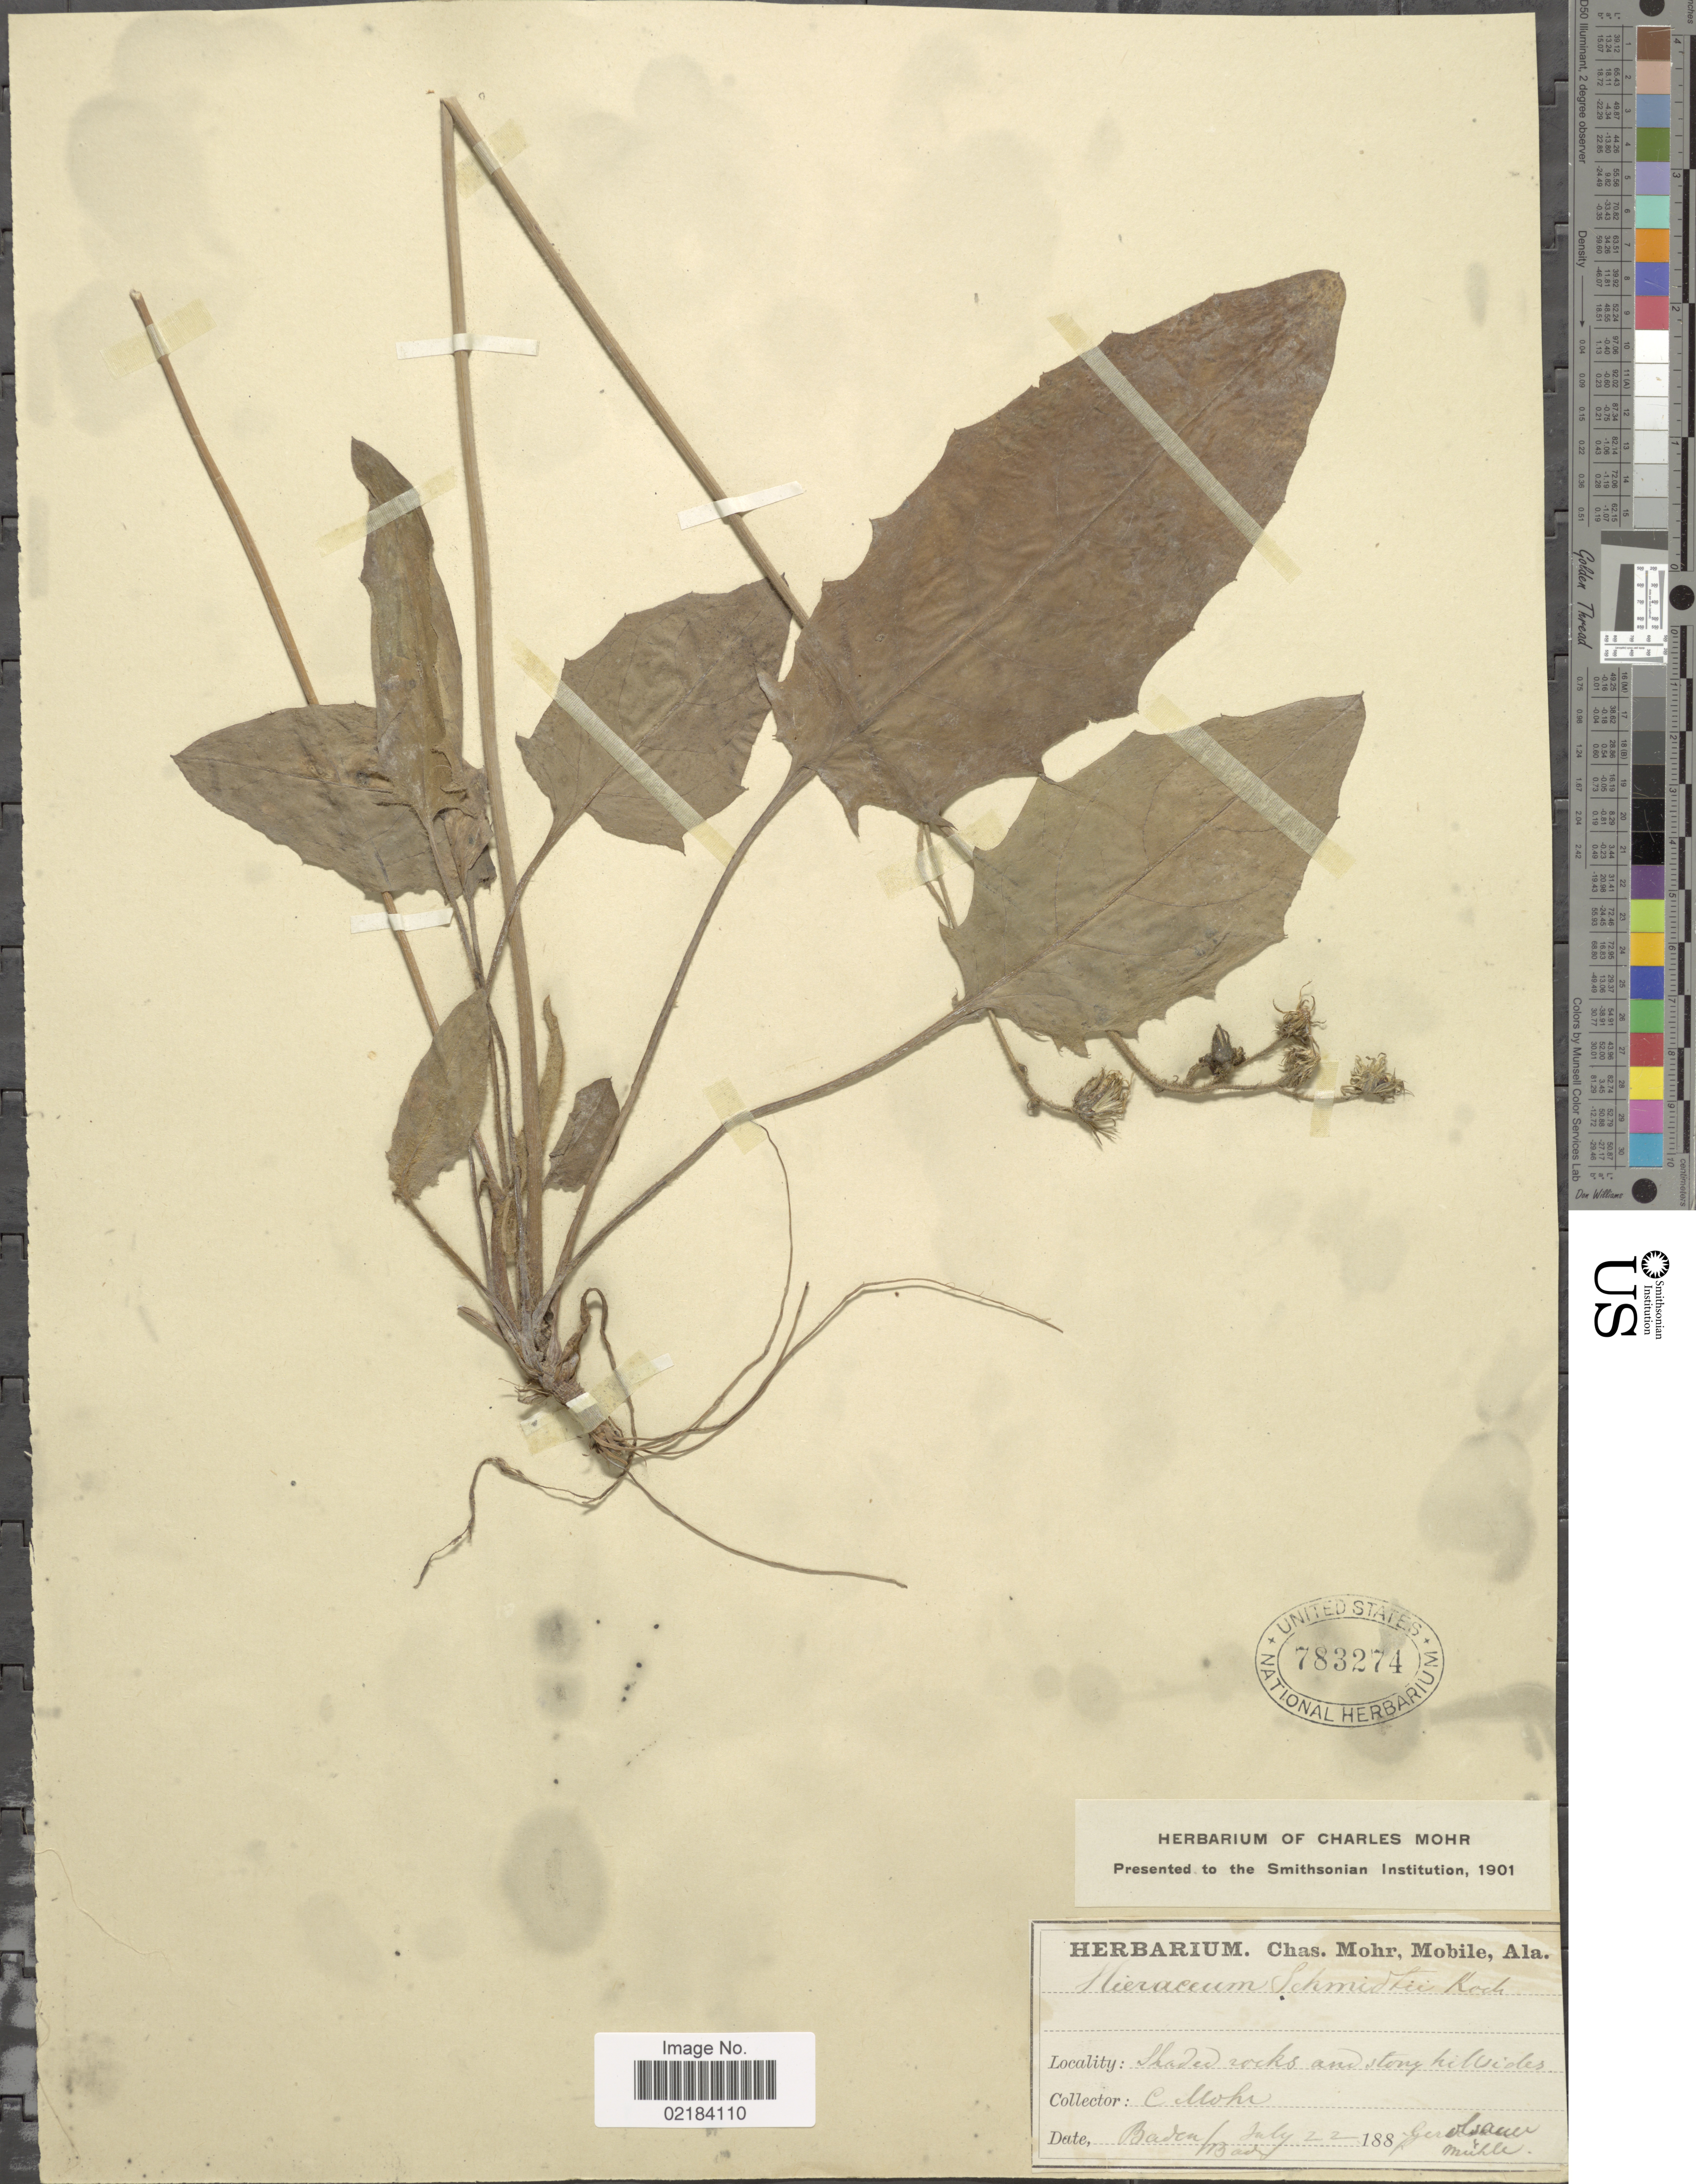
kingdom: Plantae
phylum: Tracheophyta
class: Magnoliopsida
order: Asterales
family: Asteraceae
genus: Hieracium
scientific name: Hieracium schmidtii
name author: Tausch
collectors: C. T. Mohr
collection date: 1887-07-22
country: Germany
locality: Baden, shaded rocks and stony hillsides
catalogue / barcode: US 783274